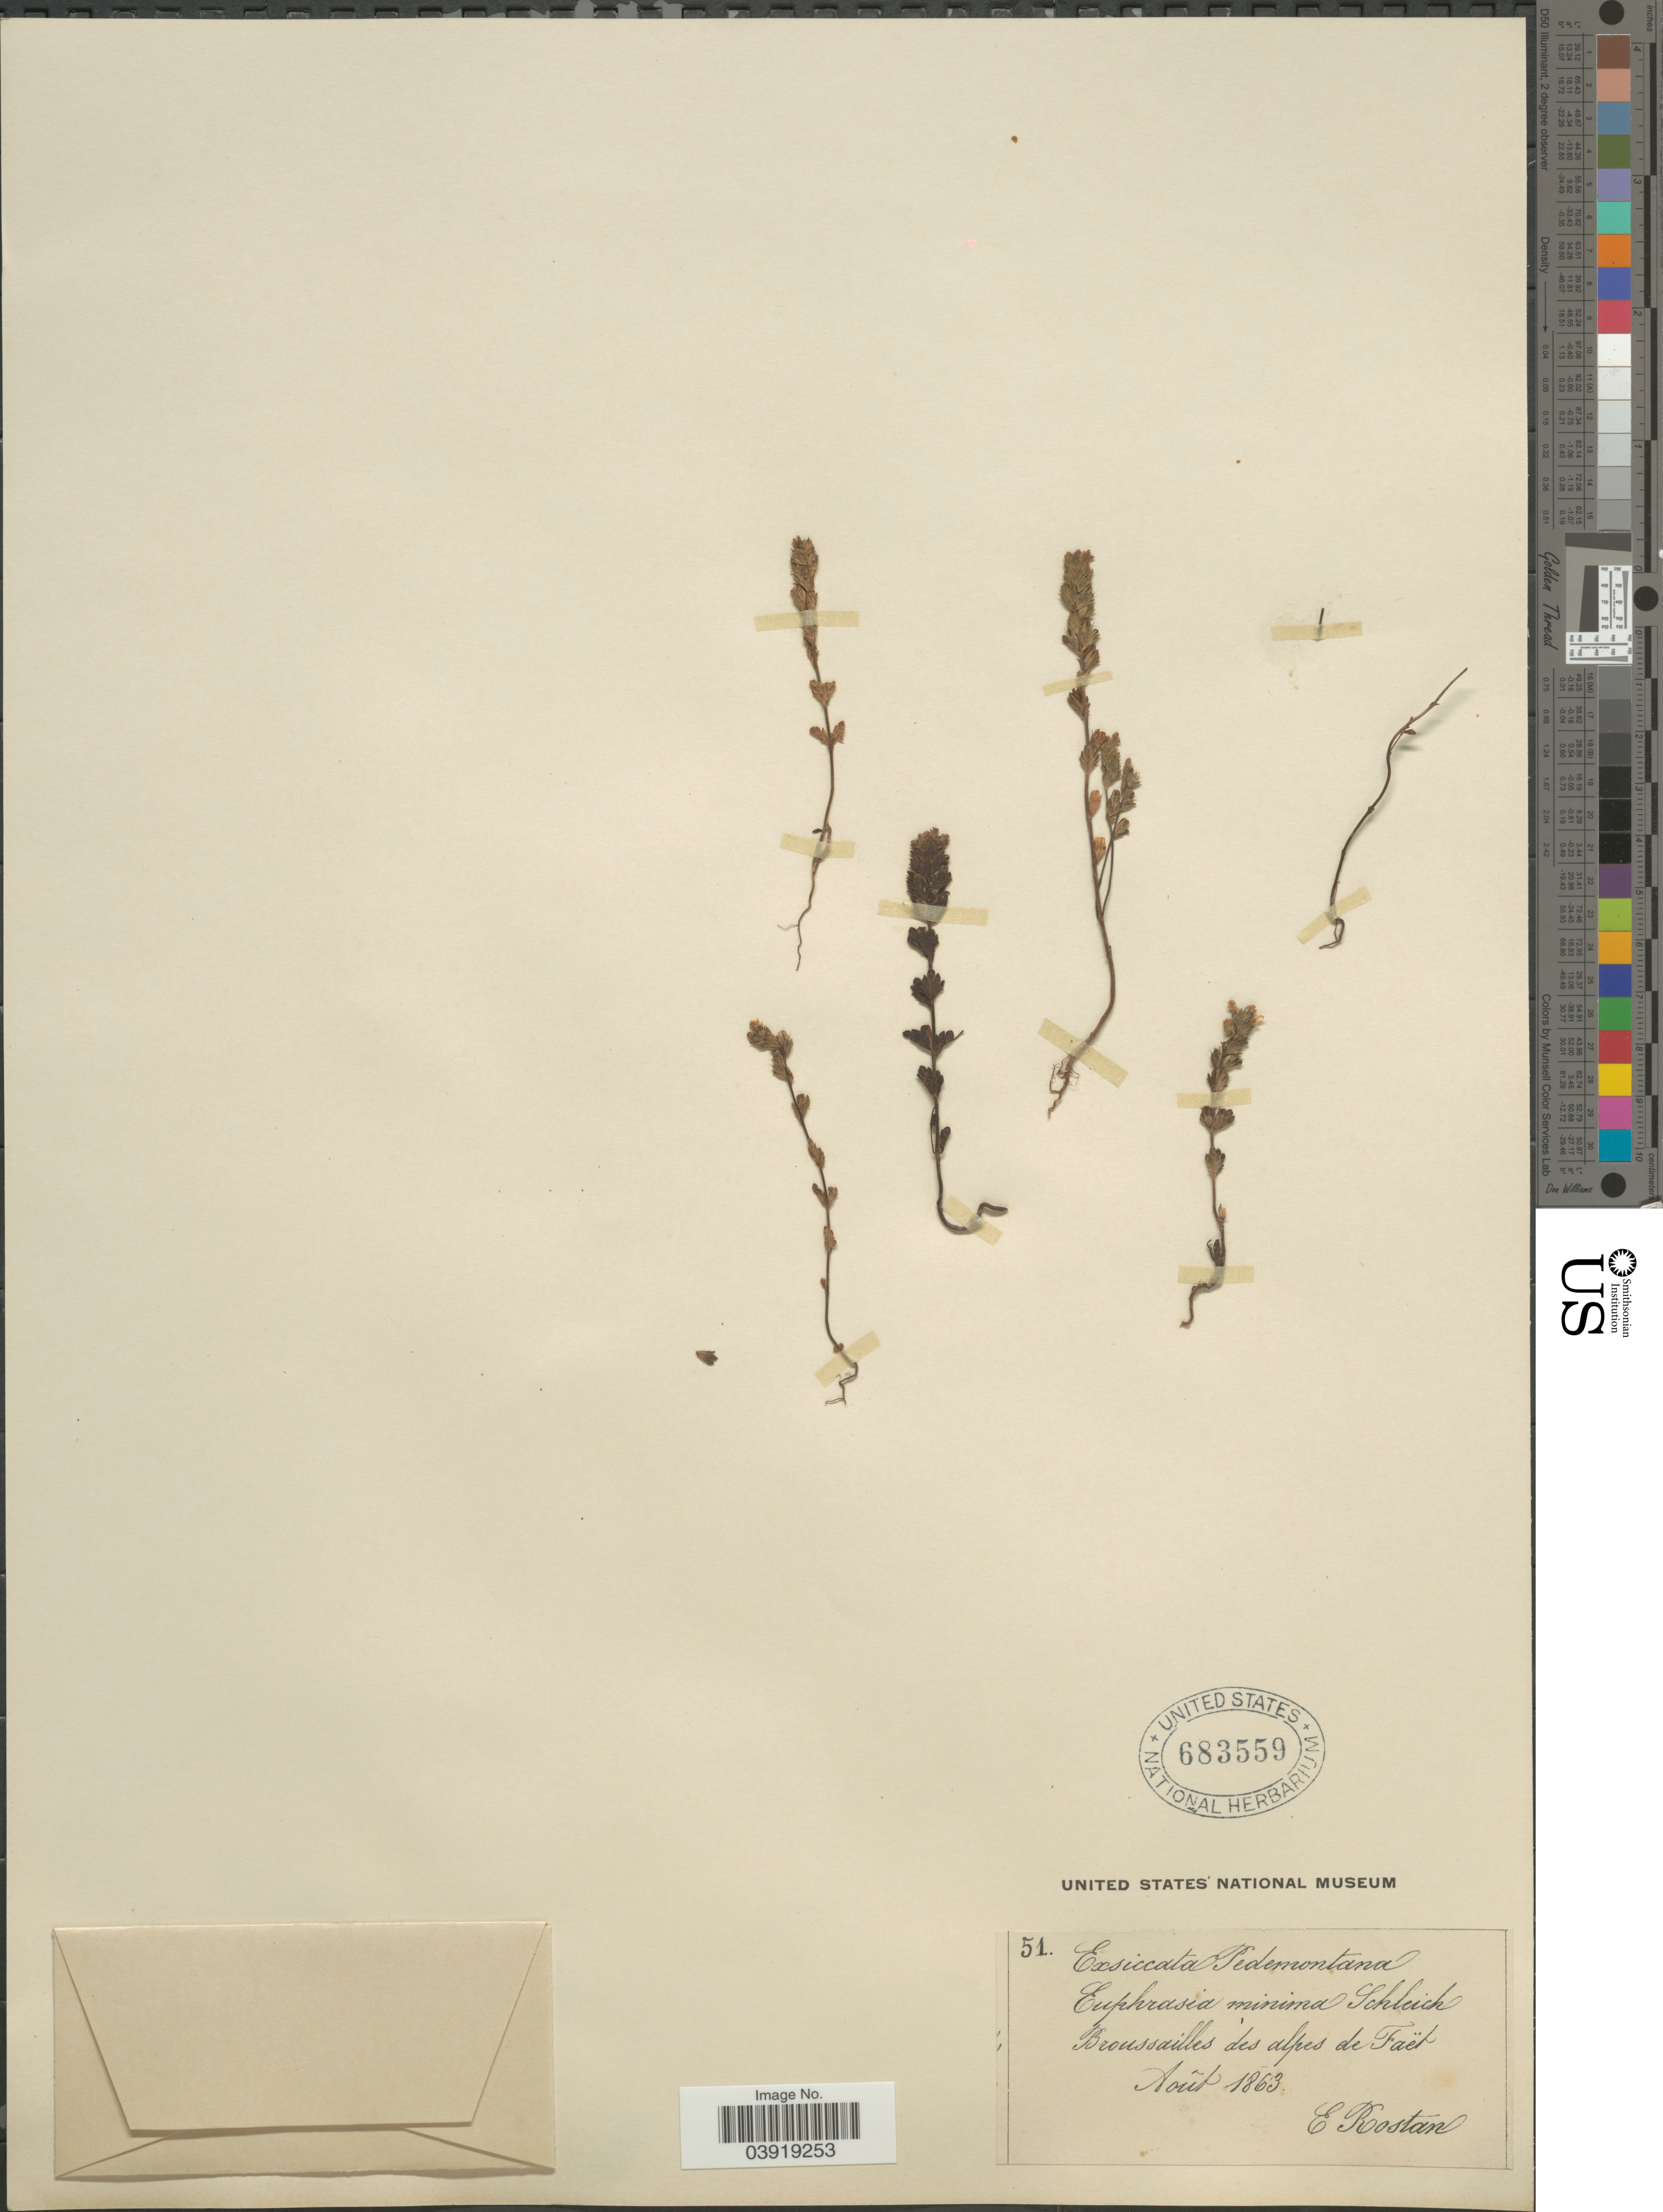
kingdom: Plantae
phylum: Tracheophyta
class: Magnoliopsida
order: Lamiales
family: Orobanchaceae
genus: Euphrasia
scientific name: Euphrasia minima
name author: Schloss.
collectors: E. Rostan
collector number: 51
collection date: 1863-08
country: Italy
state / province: Piedmont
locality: Pedemontana. Broussailles des alpes de Faët.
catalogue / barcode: US 683559